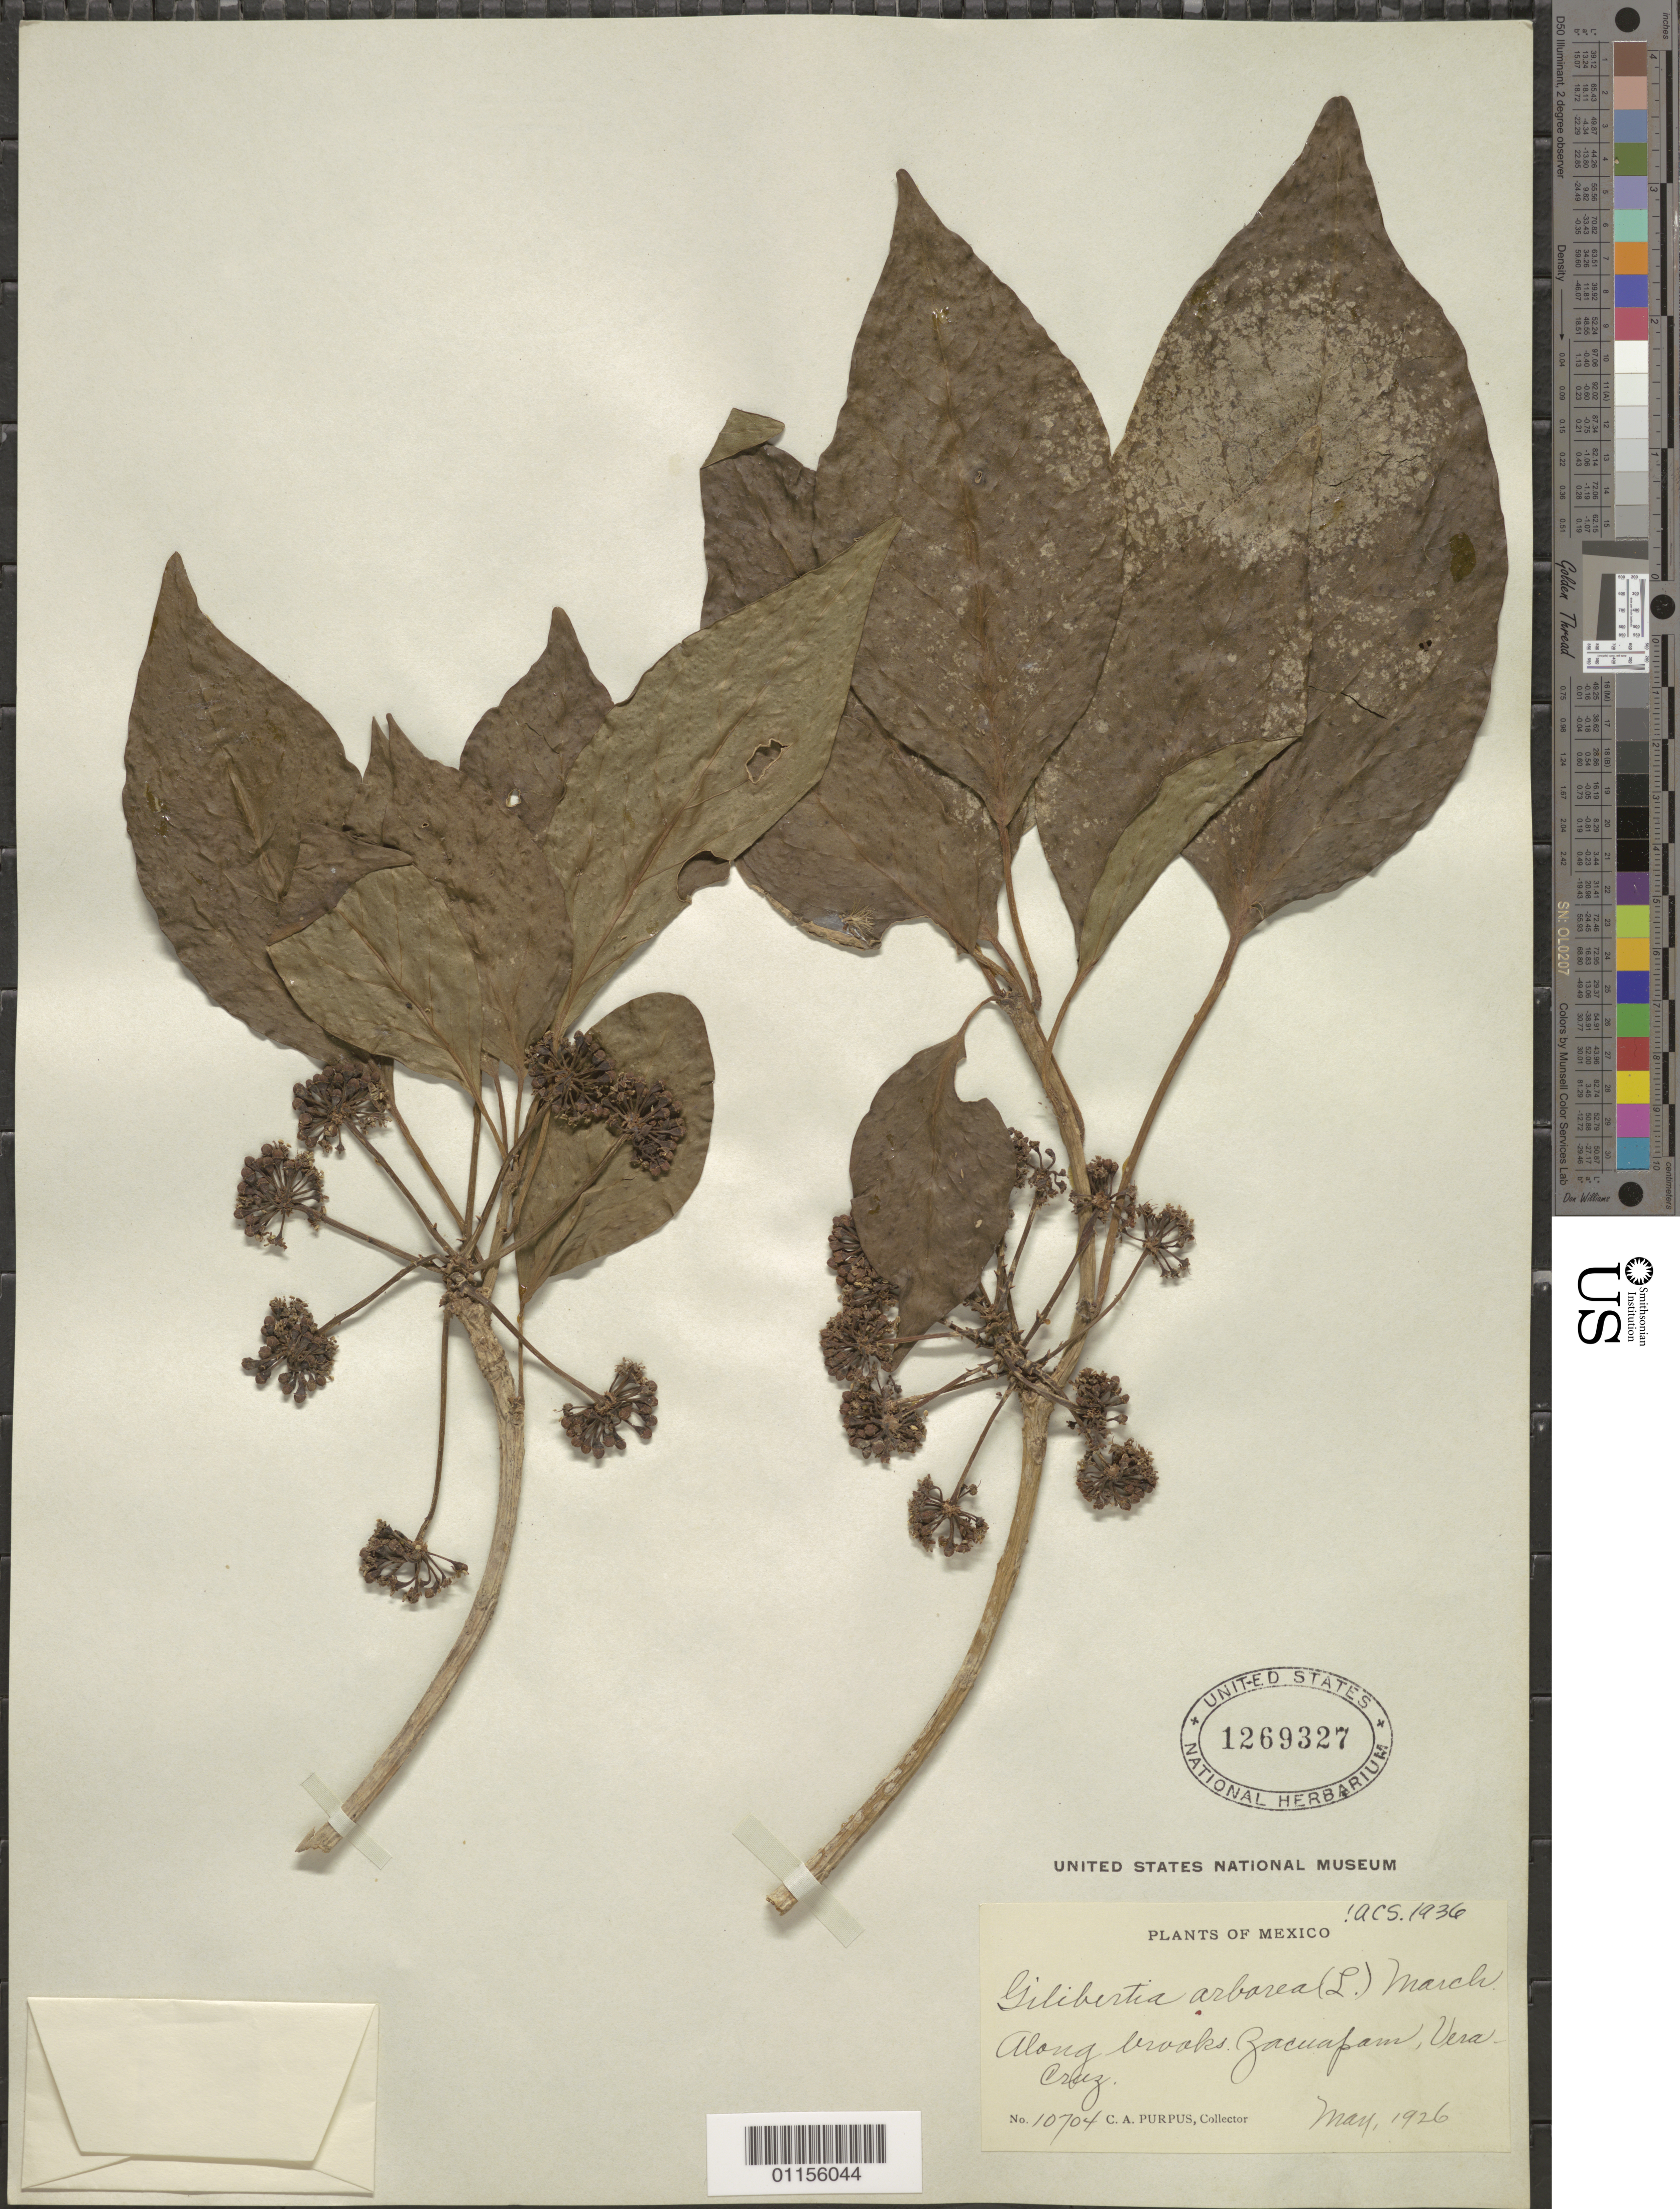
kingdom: Plantae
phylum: Tracheophyta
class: Magnoliopsida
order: Apiales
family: Araliaceae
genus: Dendropanax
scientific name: Dendropanax arboreus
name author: (L.) Decne. & Planch.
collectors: C. A. Purpus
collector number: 10704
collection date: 1926-05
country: Mexico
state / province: Veracruz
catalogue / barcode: US 1269327